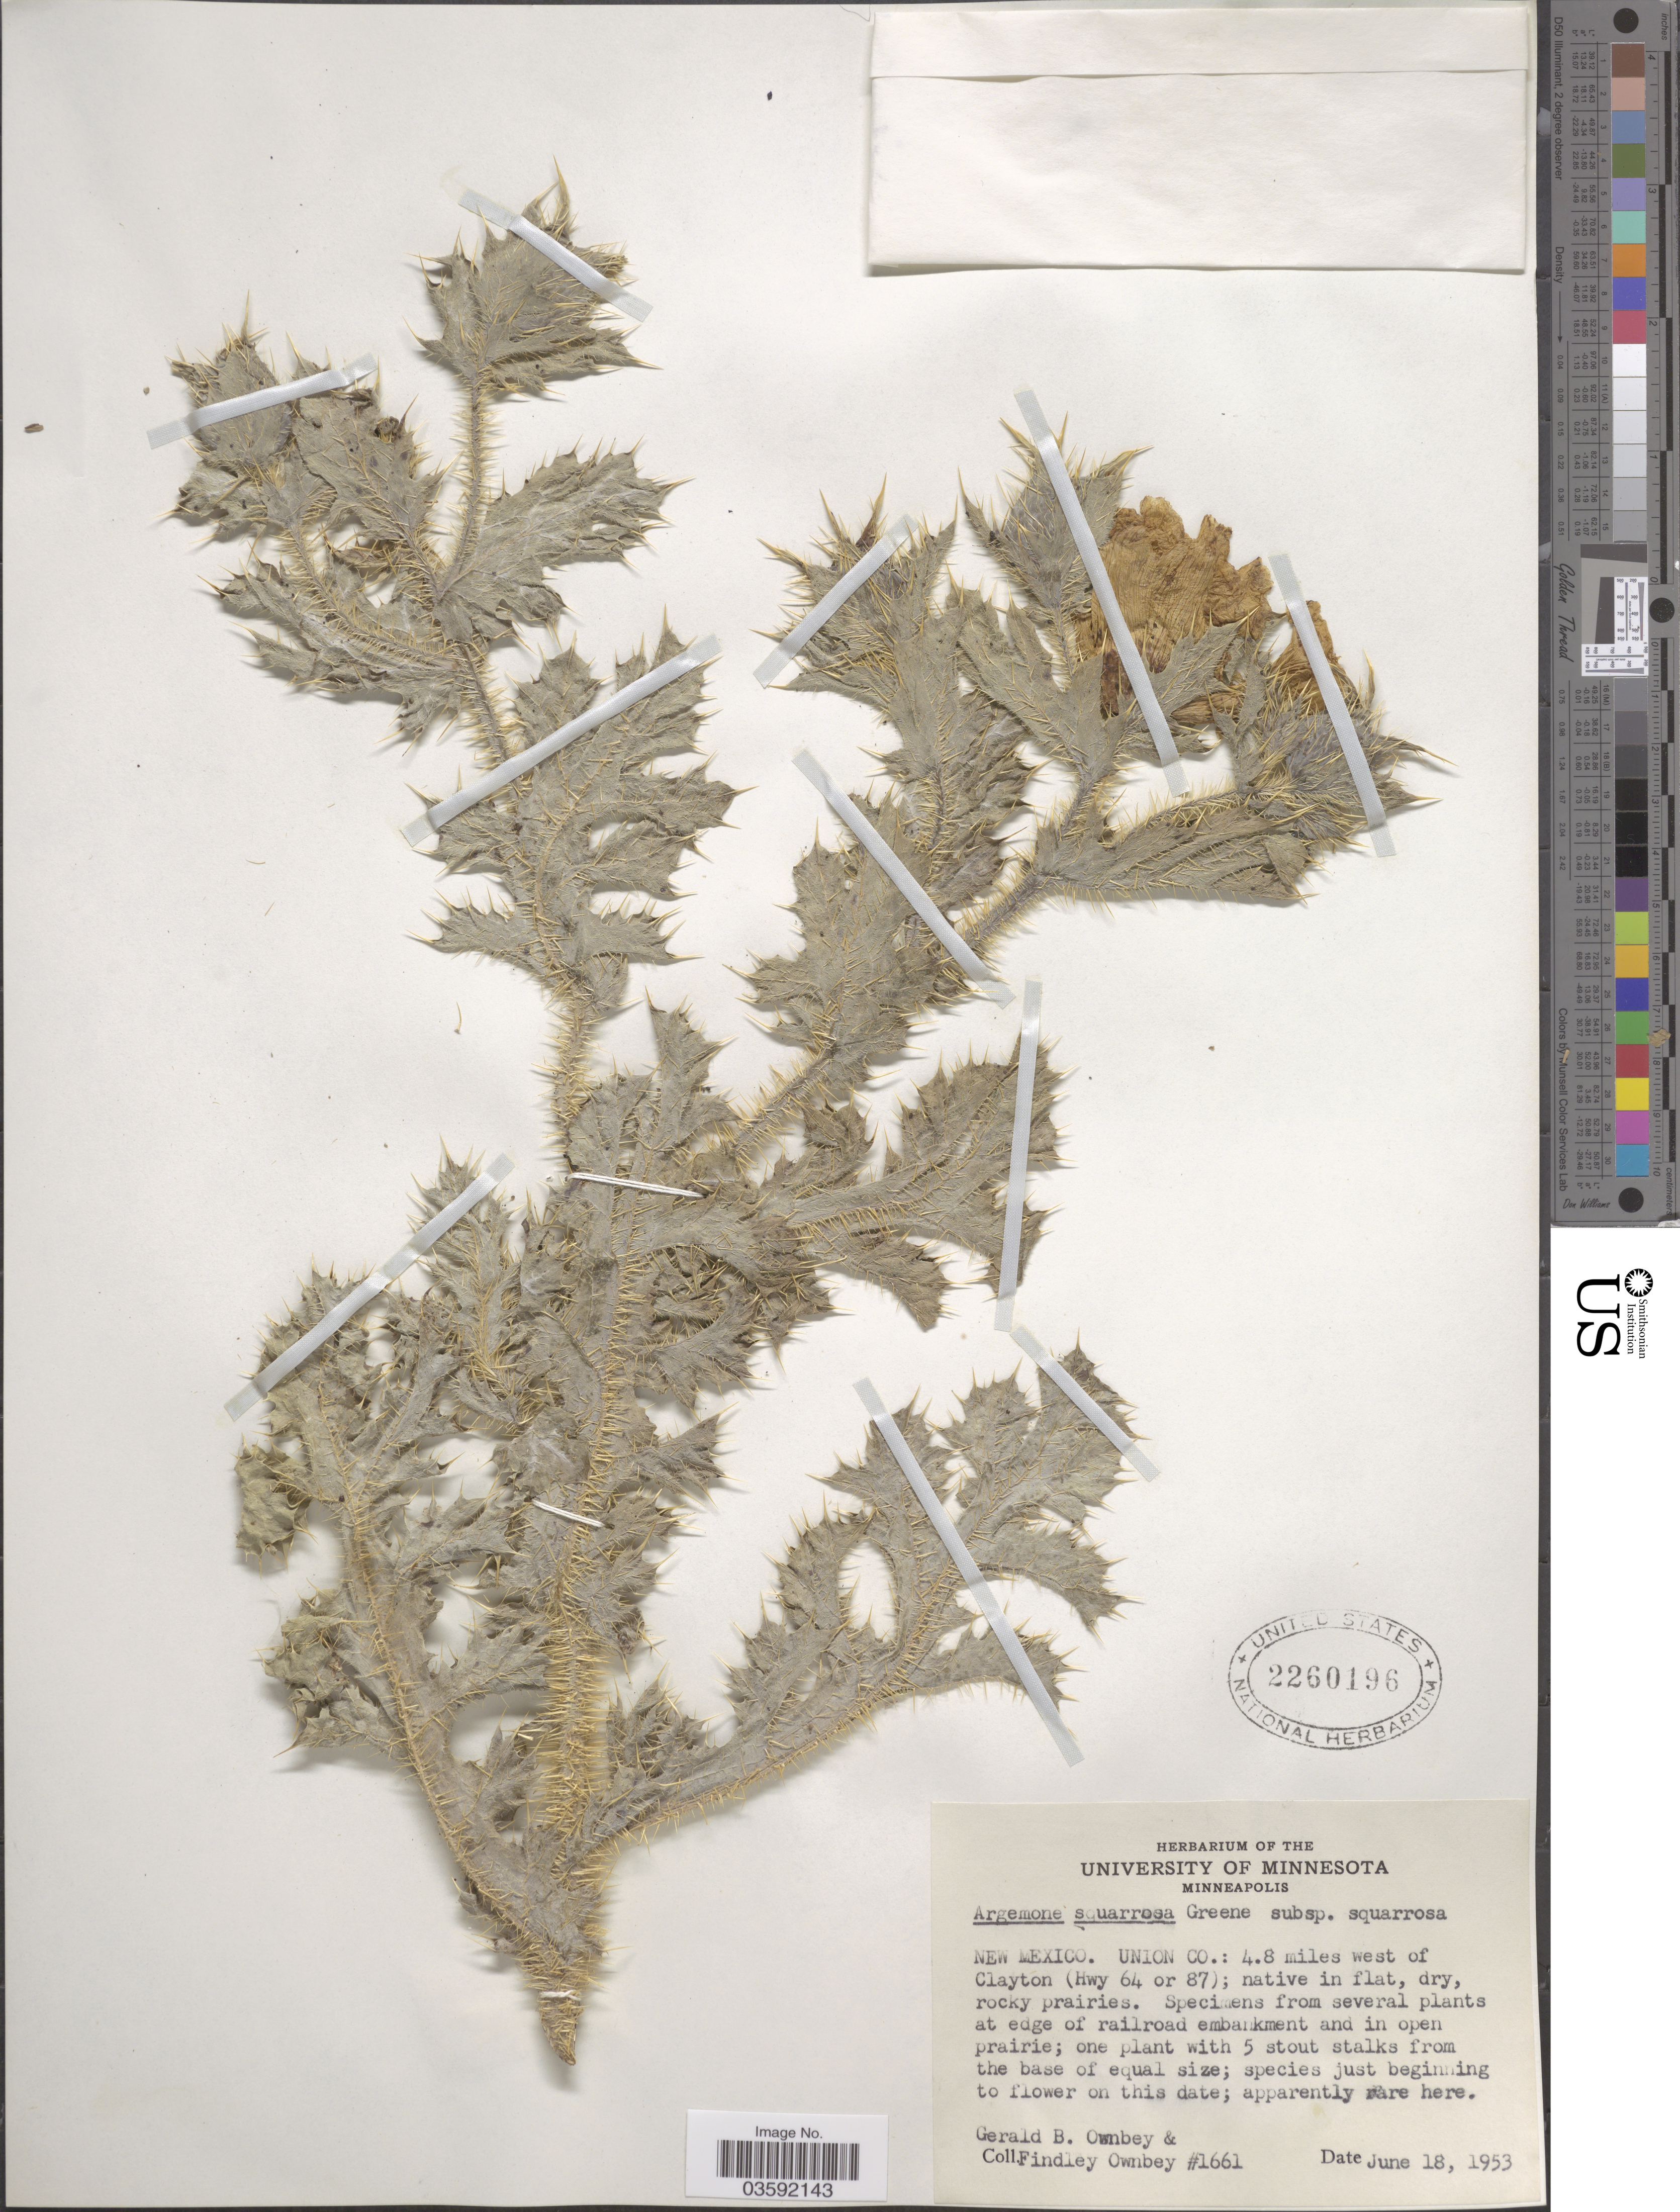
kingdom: Plantae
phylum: Tracheophyta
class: Magnoliopsida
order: Ranunculales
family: Papaveraceae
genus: Argemone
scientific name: Argemone squarrosa subsp. squarrosa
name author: Greene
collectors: G. B. Ownbey & F. Ownbey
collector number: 1661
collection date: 1953-06-18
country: United States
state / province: New Mexico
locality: Union Co.: 4.8 miles west of Clayton (Hwy 64 or 87).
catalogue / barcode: US 2260196